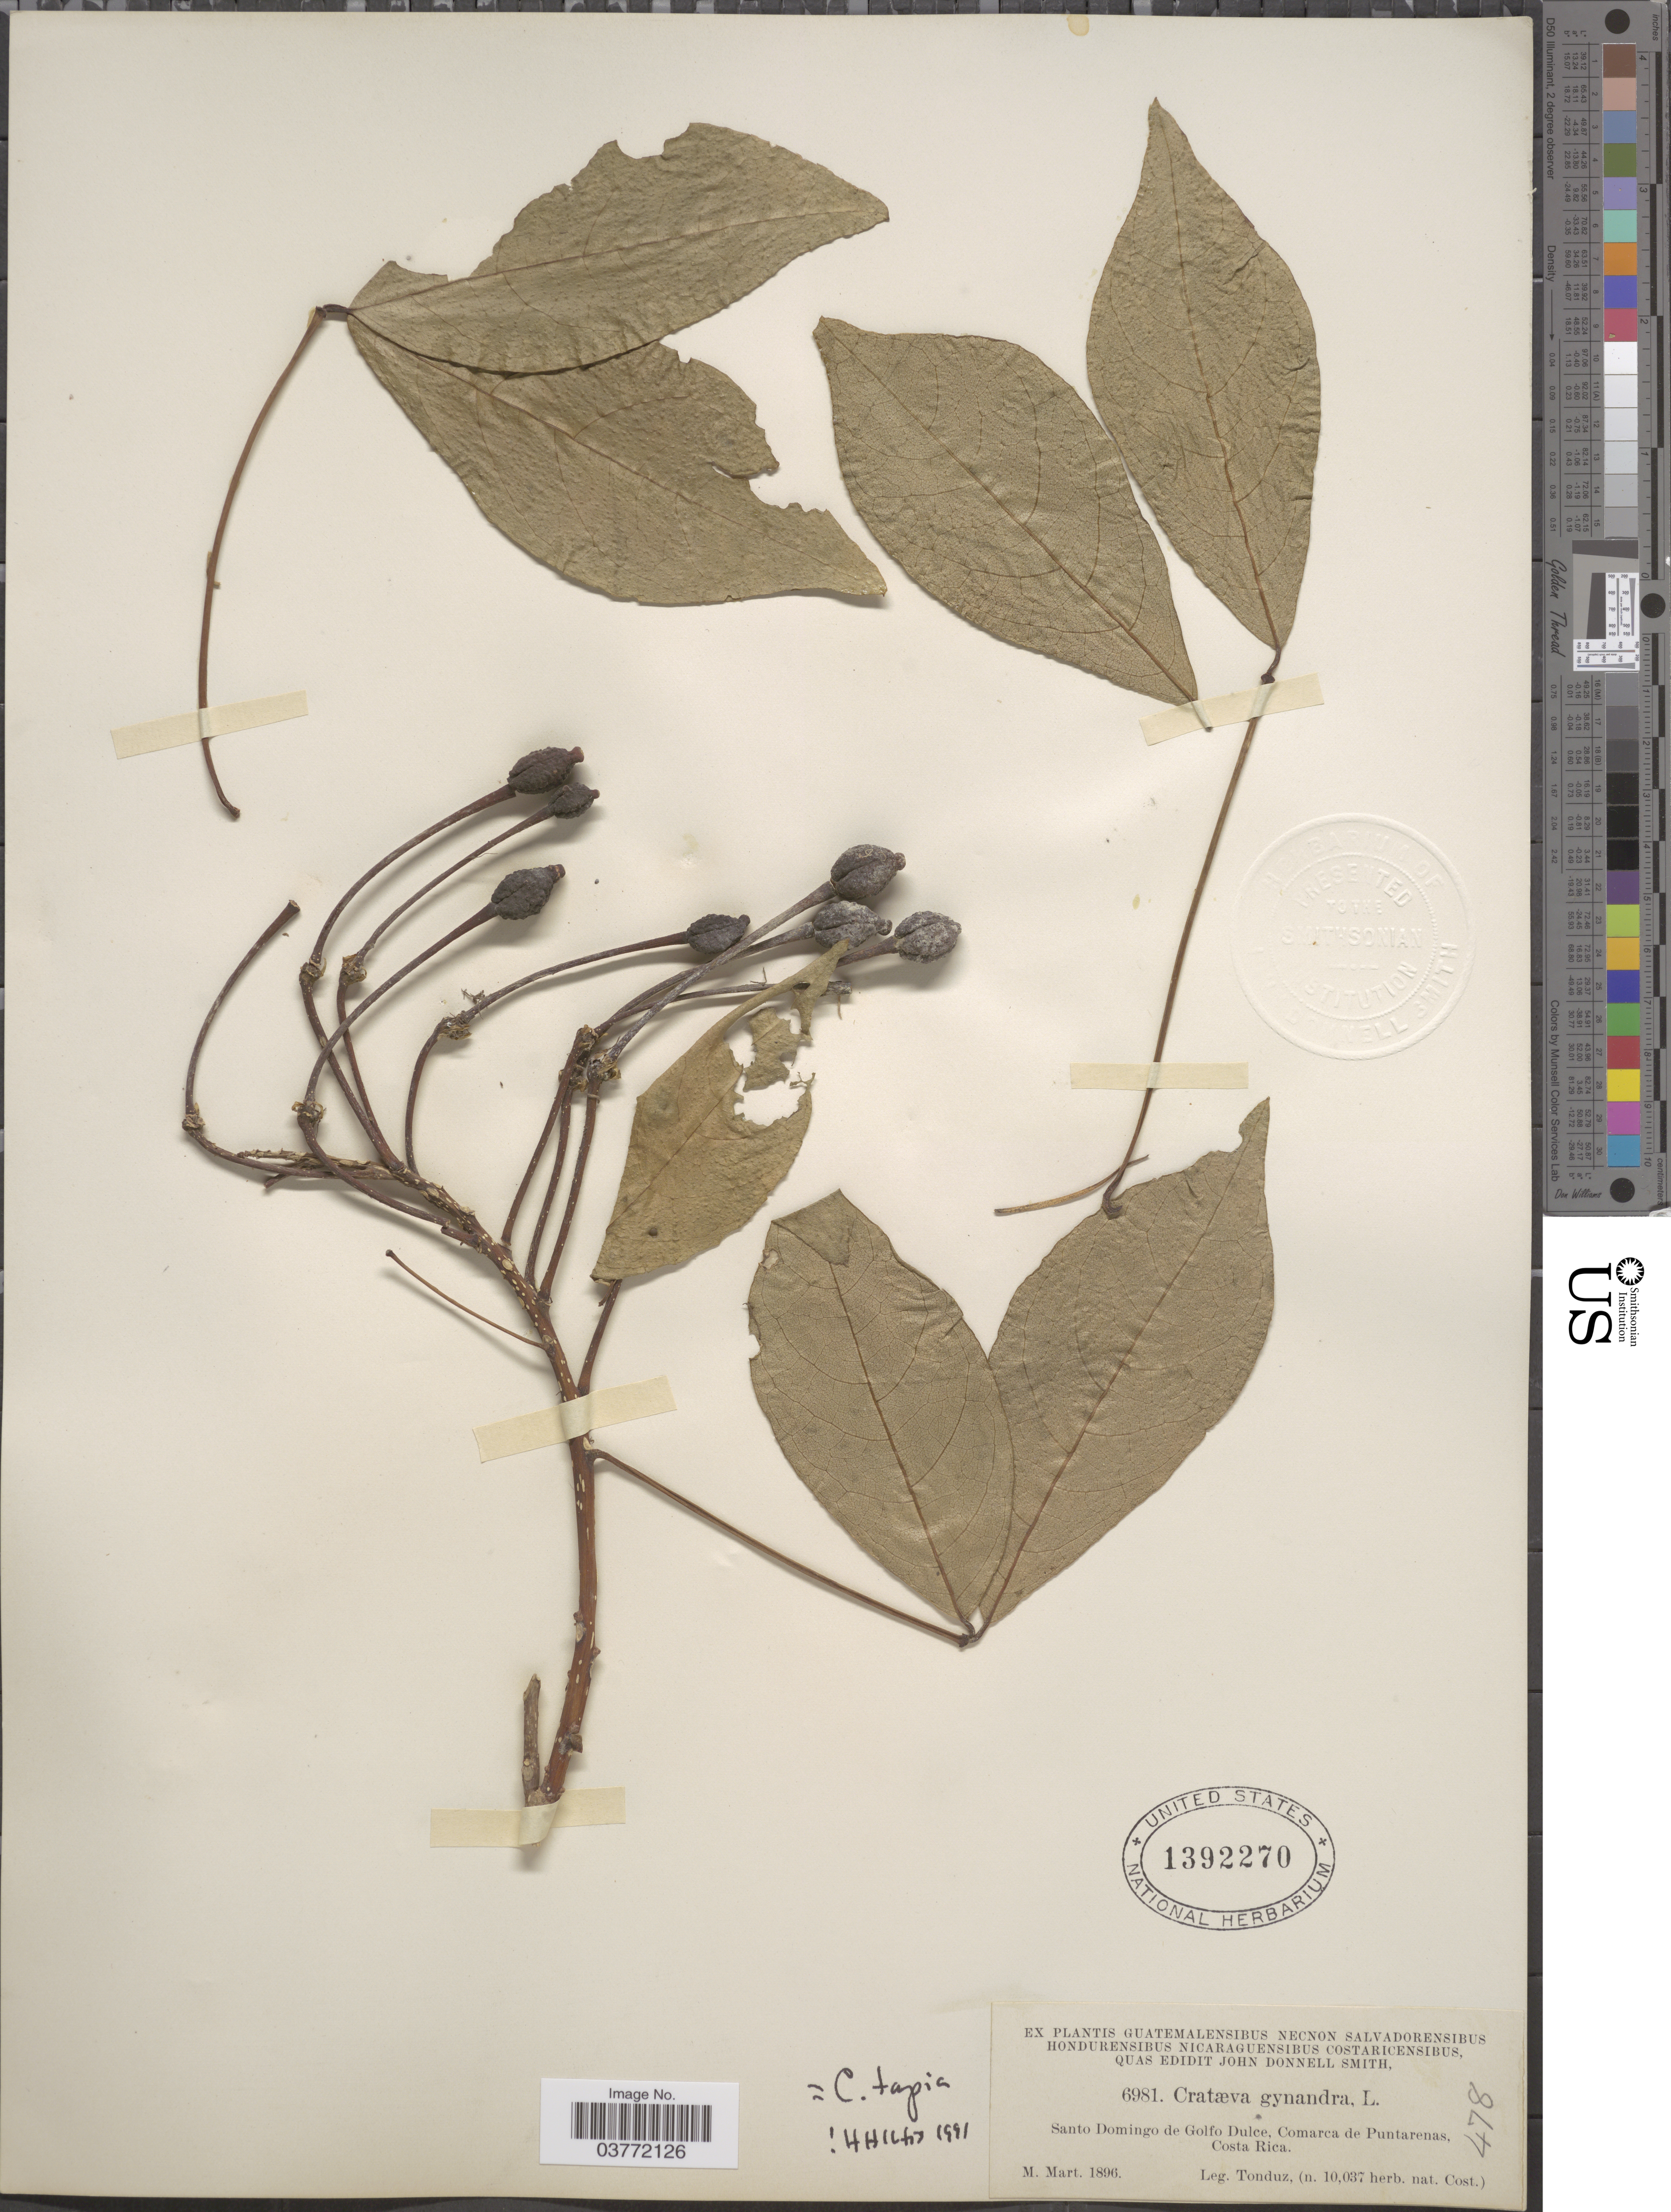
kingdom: Plantae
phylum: Tracheophyta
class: Magnoliopsida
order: Brassicales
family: Capparaceae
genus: Crateva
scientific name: Crateva gynandra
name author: L.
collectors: Tonduz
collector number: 6981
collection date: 1896-03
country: Costa Rica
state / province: Puntarenas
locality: Santo Domingo de Golfo Dulce, Comarca de Puntarenas.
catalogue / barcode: US 1392270